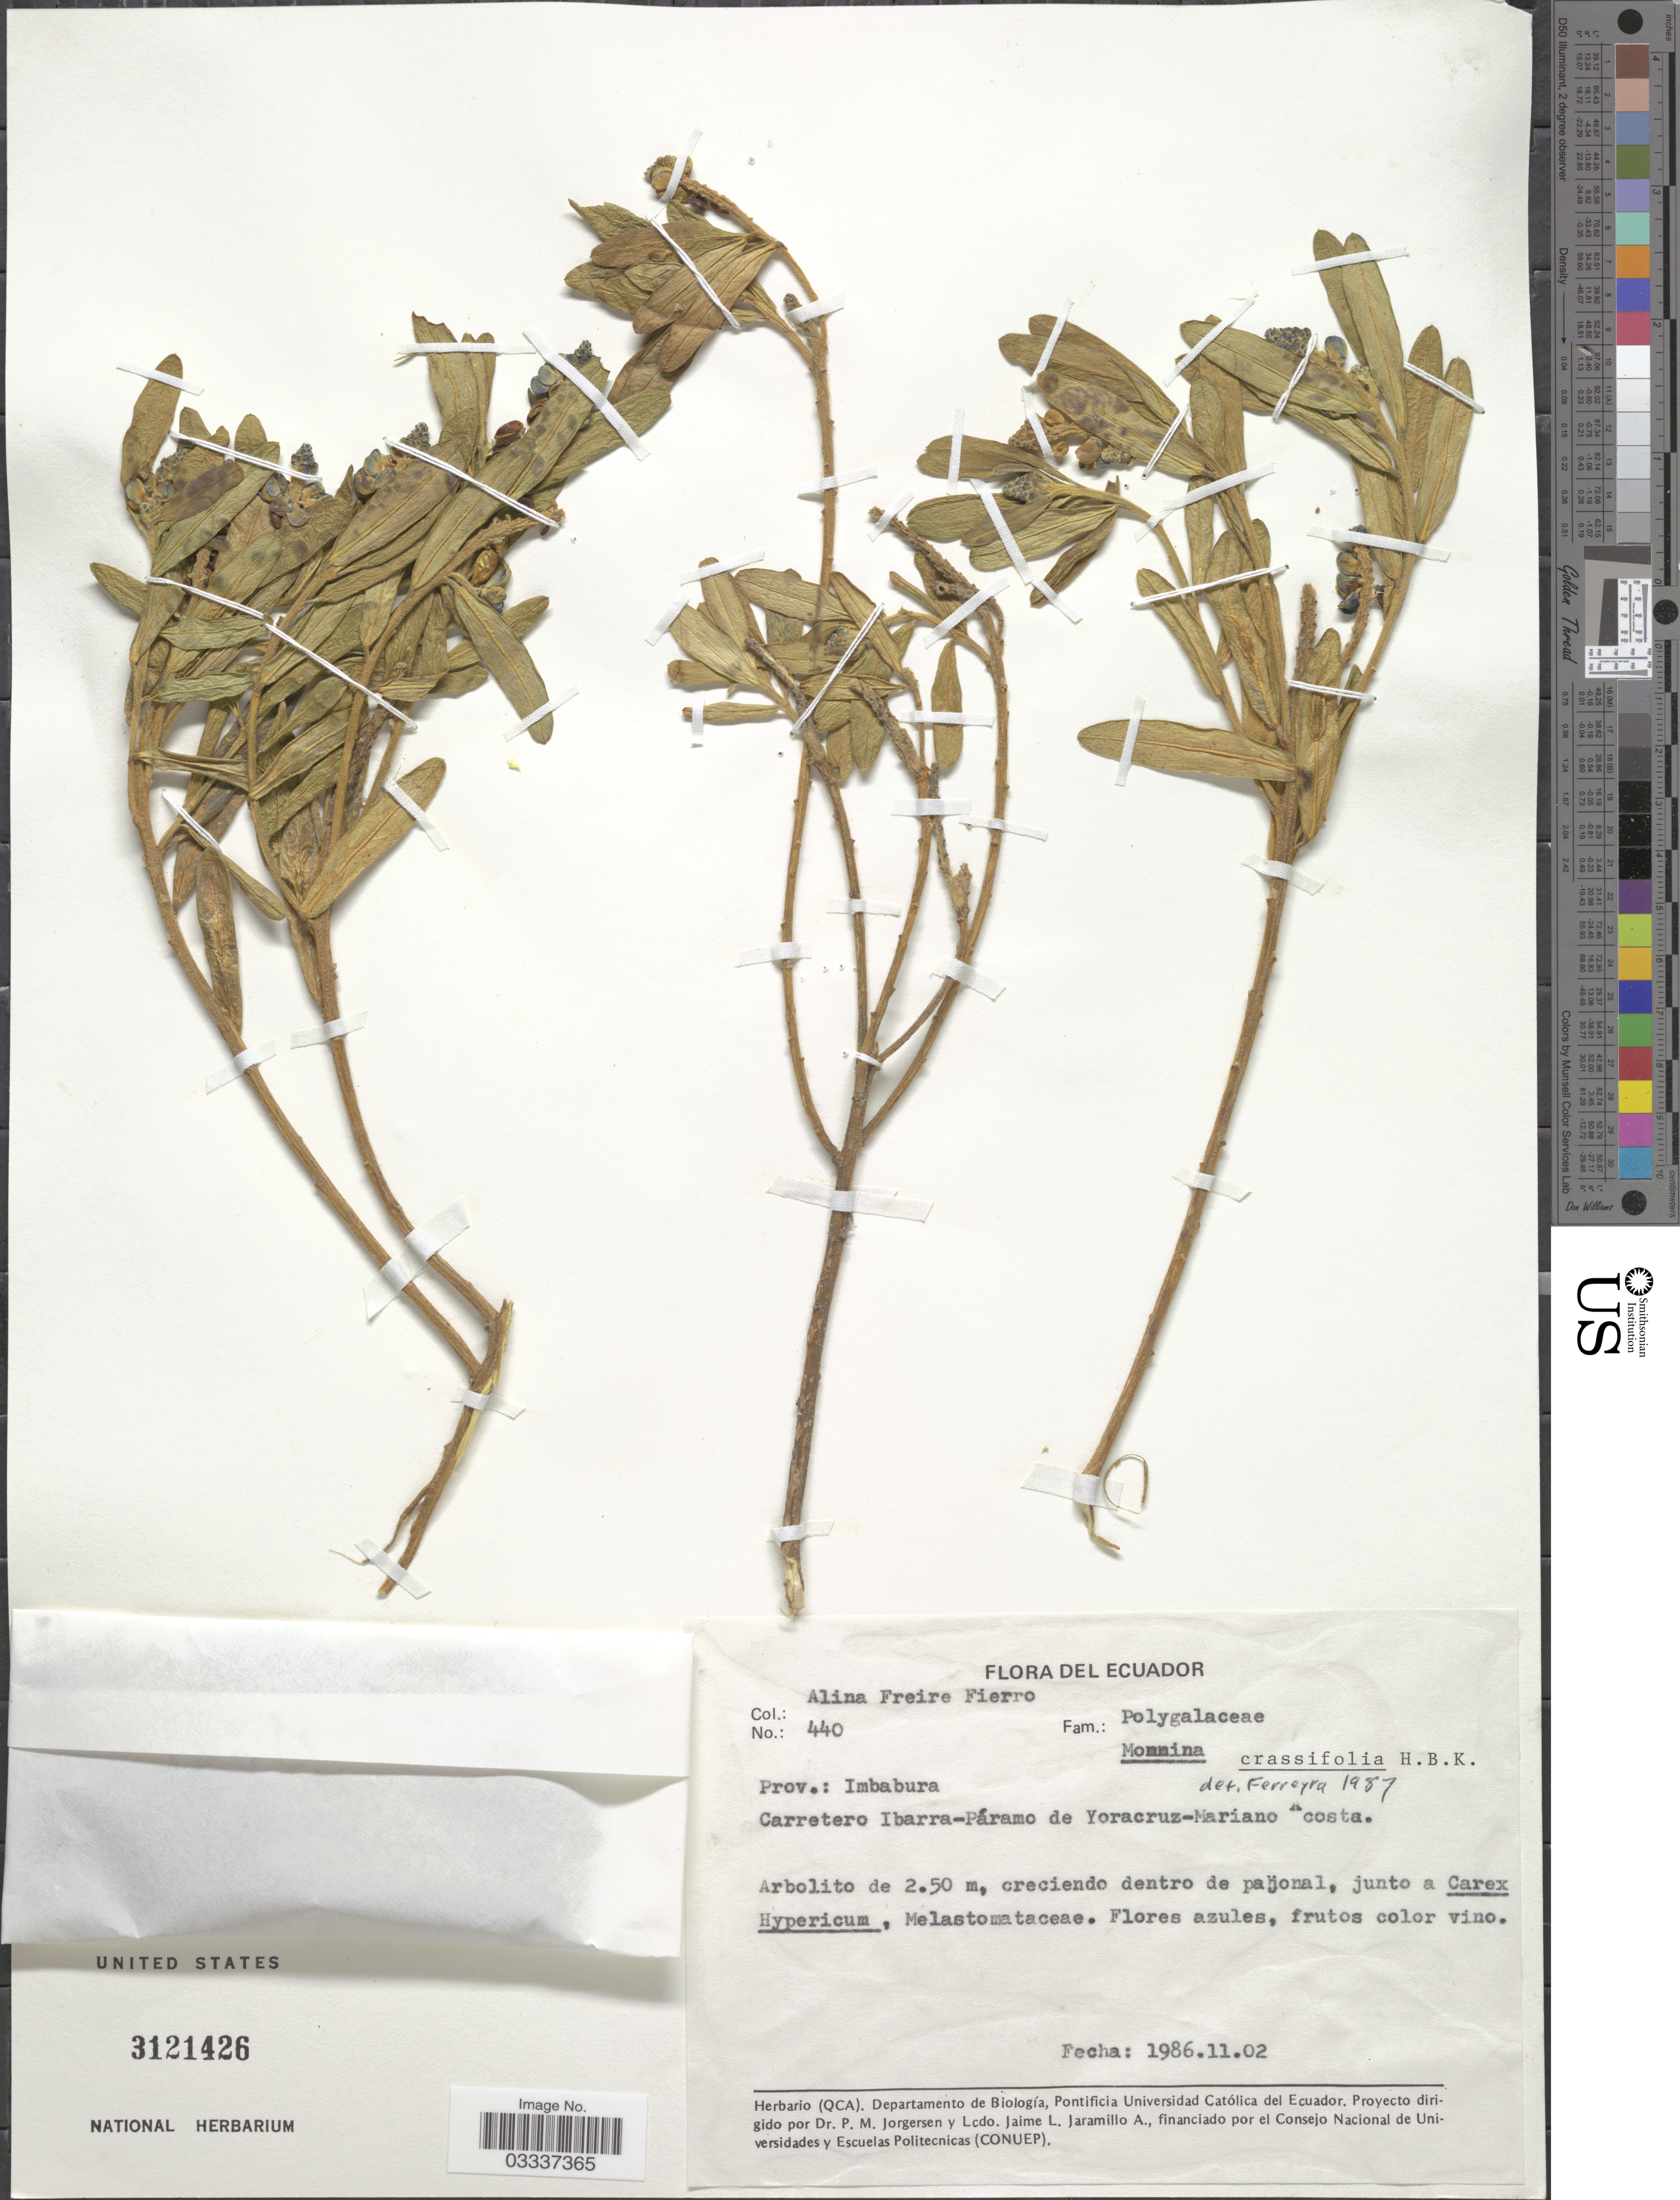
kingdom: Plantae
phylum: Tracheophyta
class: Magnoliopsida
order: Fabales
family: Polygalaceae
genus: Monnina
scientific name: Monnina crassifolia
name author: (Bonpl.) Kunth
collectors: A. Freire-Fierro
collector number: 440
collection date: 1986-11-02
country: Ecuador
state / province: Imbabura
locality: Carretero Ibarra-Páramo de Yoracruz-Mariano Acosta.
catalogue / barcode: US 3121426